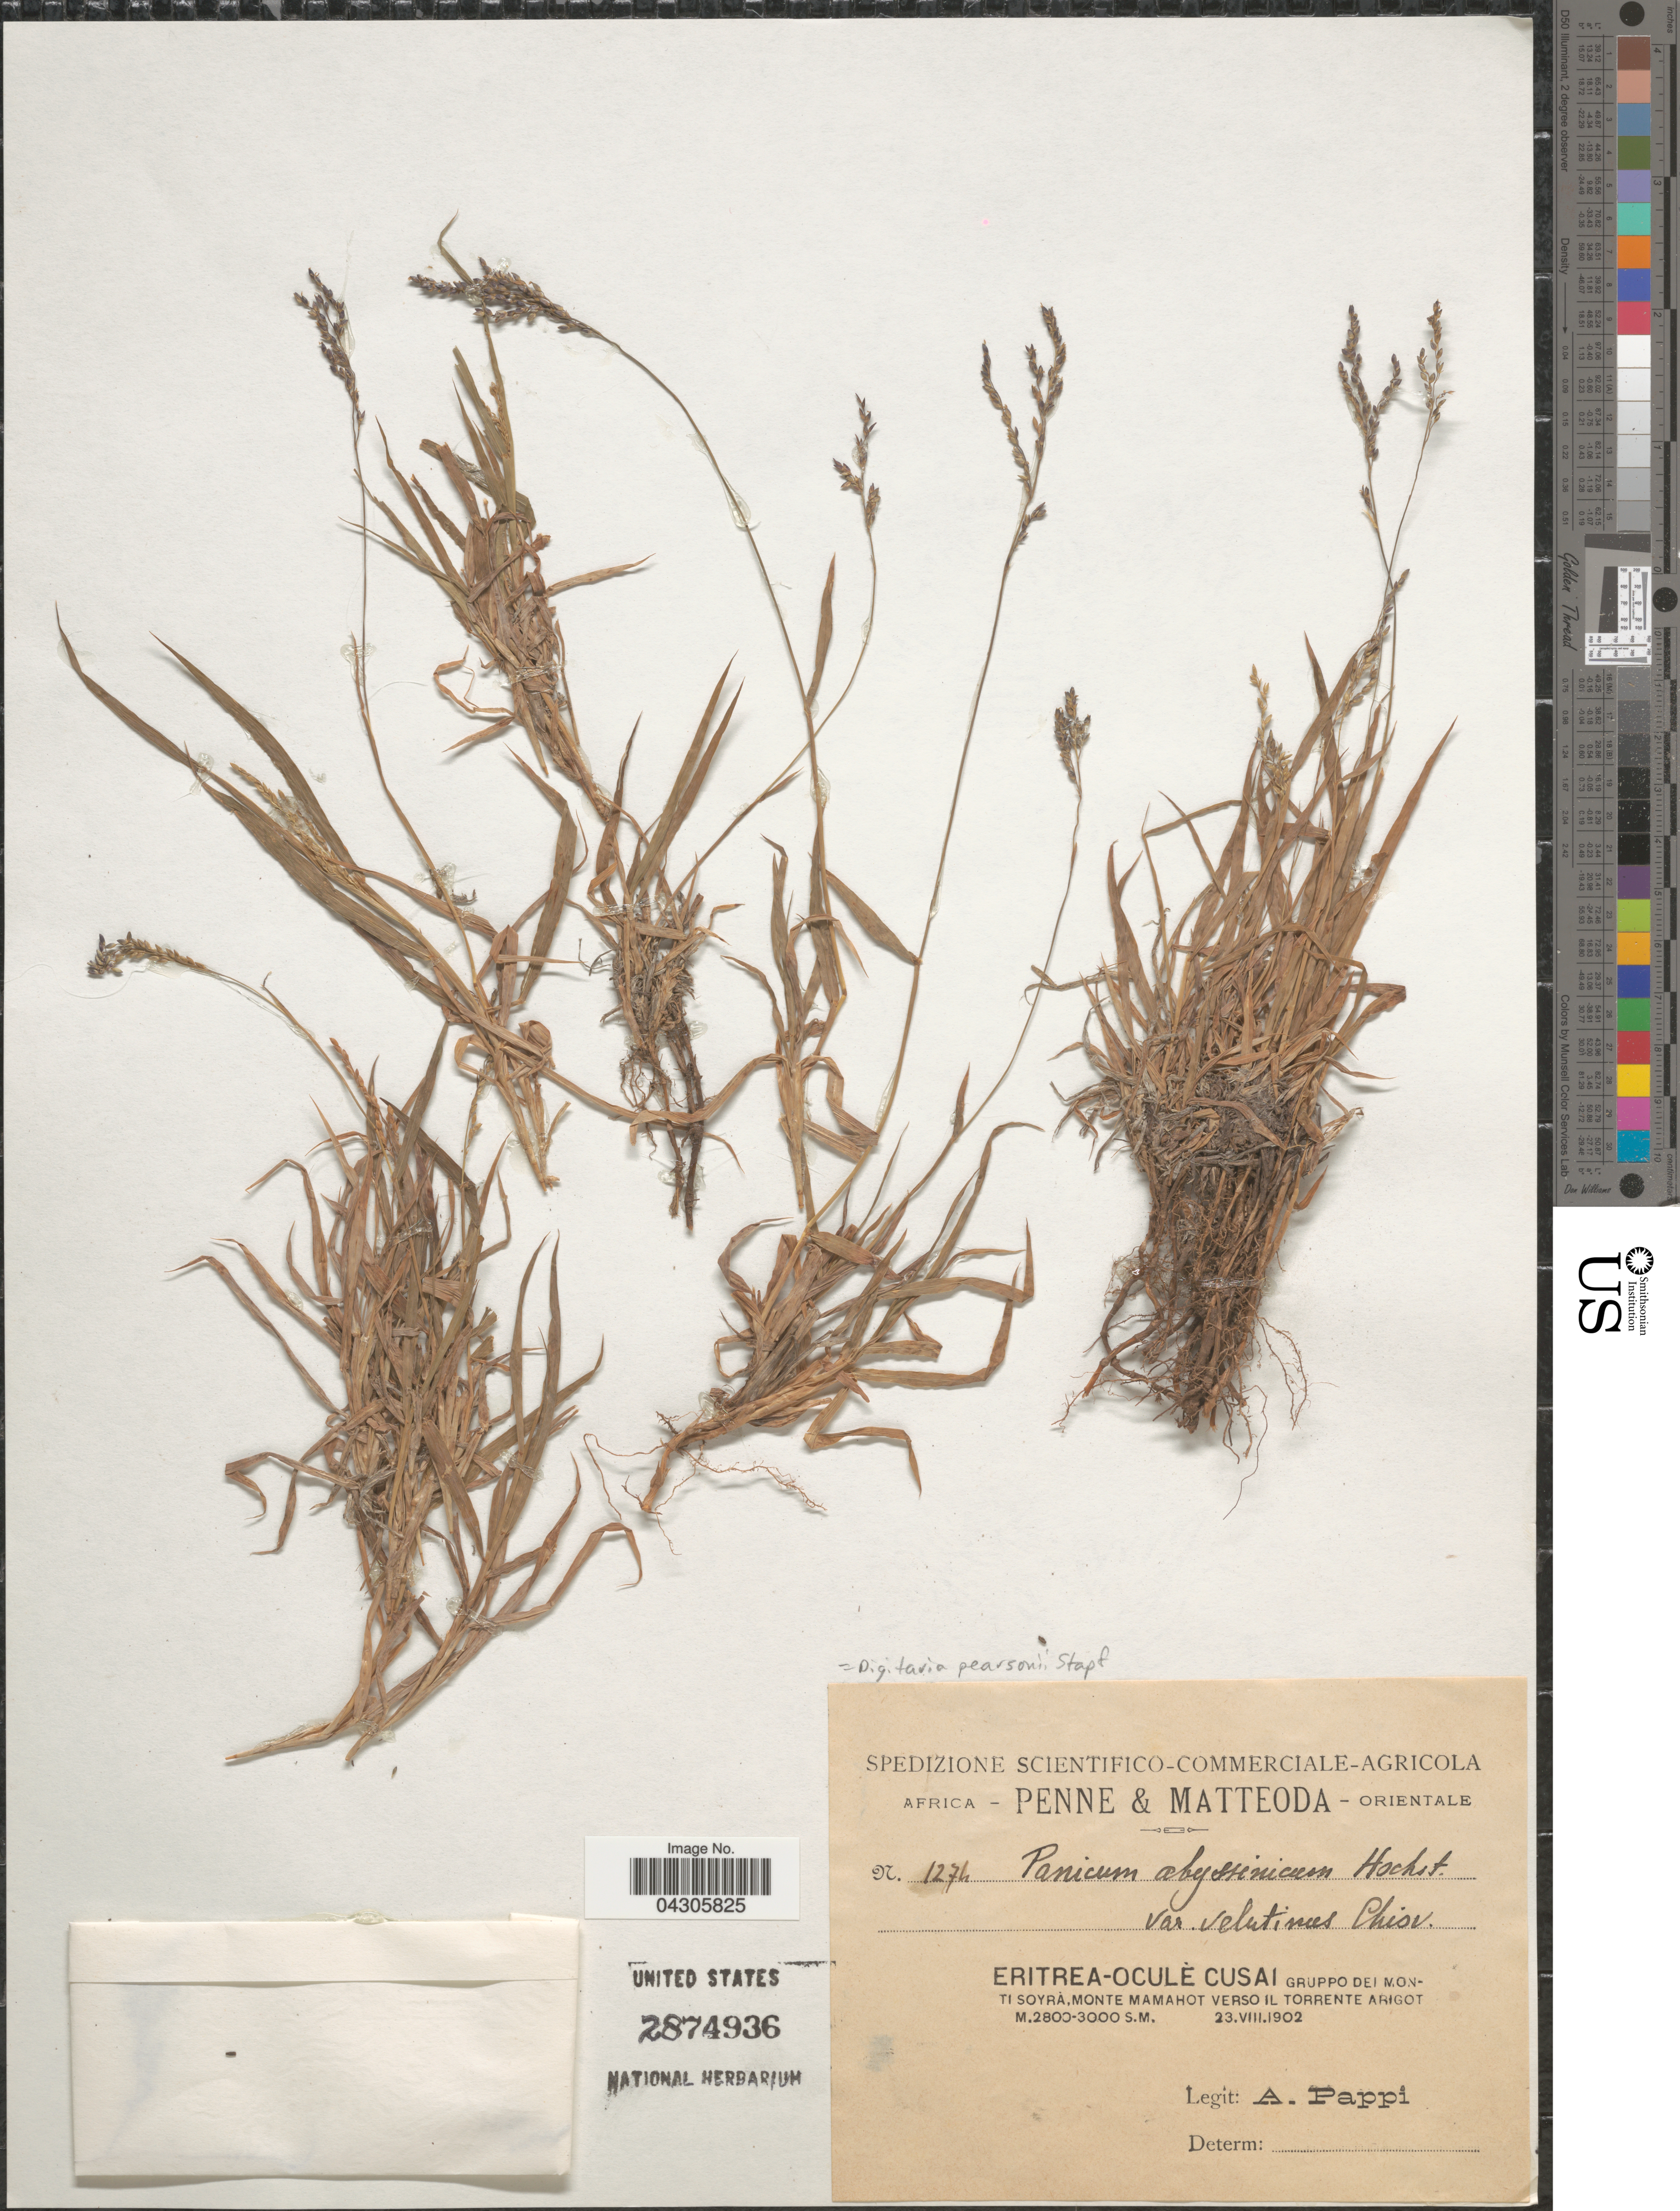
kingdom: Plantae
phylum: Tracheophyta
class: Liliopsida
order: Poales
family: Poaceae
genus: Digitaria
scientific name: Digitaria pearsonii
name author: Stapf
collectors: A. Pappi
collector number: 1274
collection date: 1902-08-23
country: Eritrea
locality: Africa Orientale. Oculè Cusai. Gruppo del Monti Soyrà, Monte Mamahot Verso Il Torrente Arigot.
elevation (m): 2800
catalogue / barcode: US 2874936